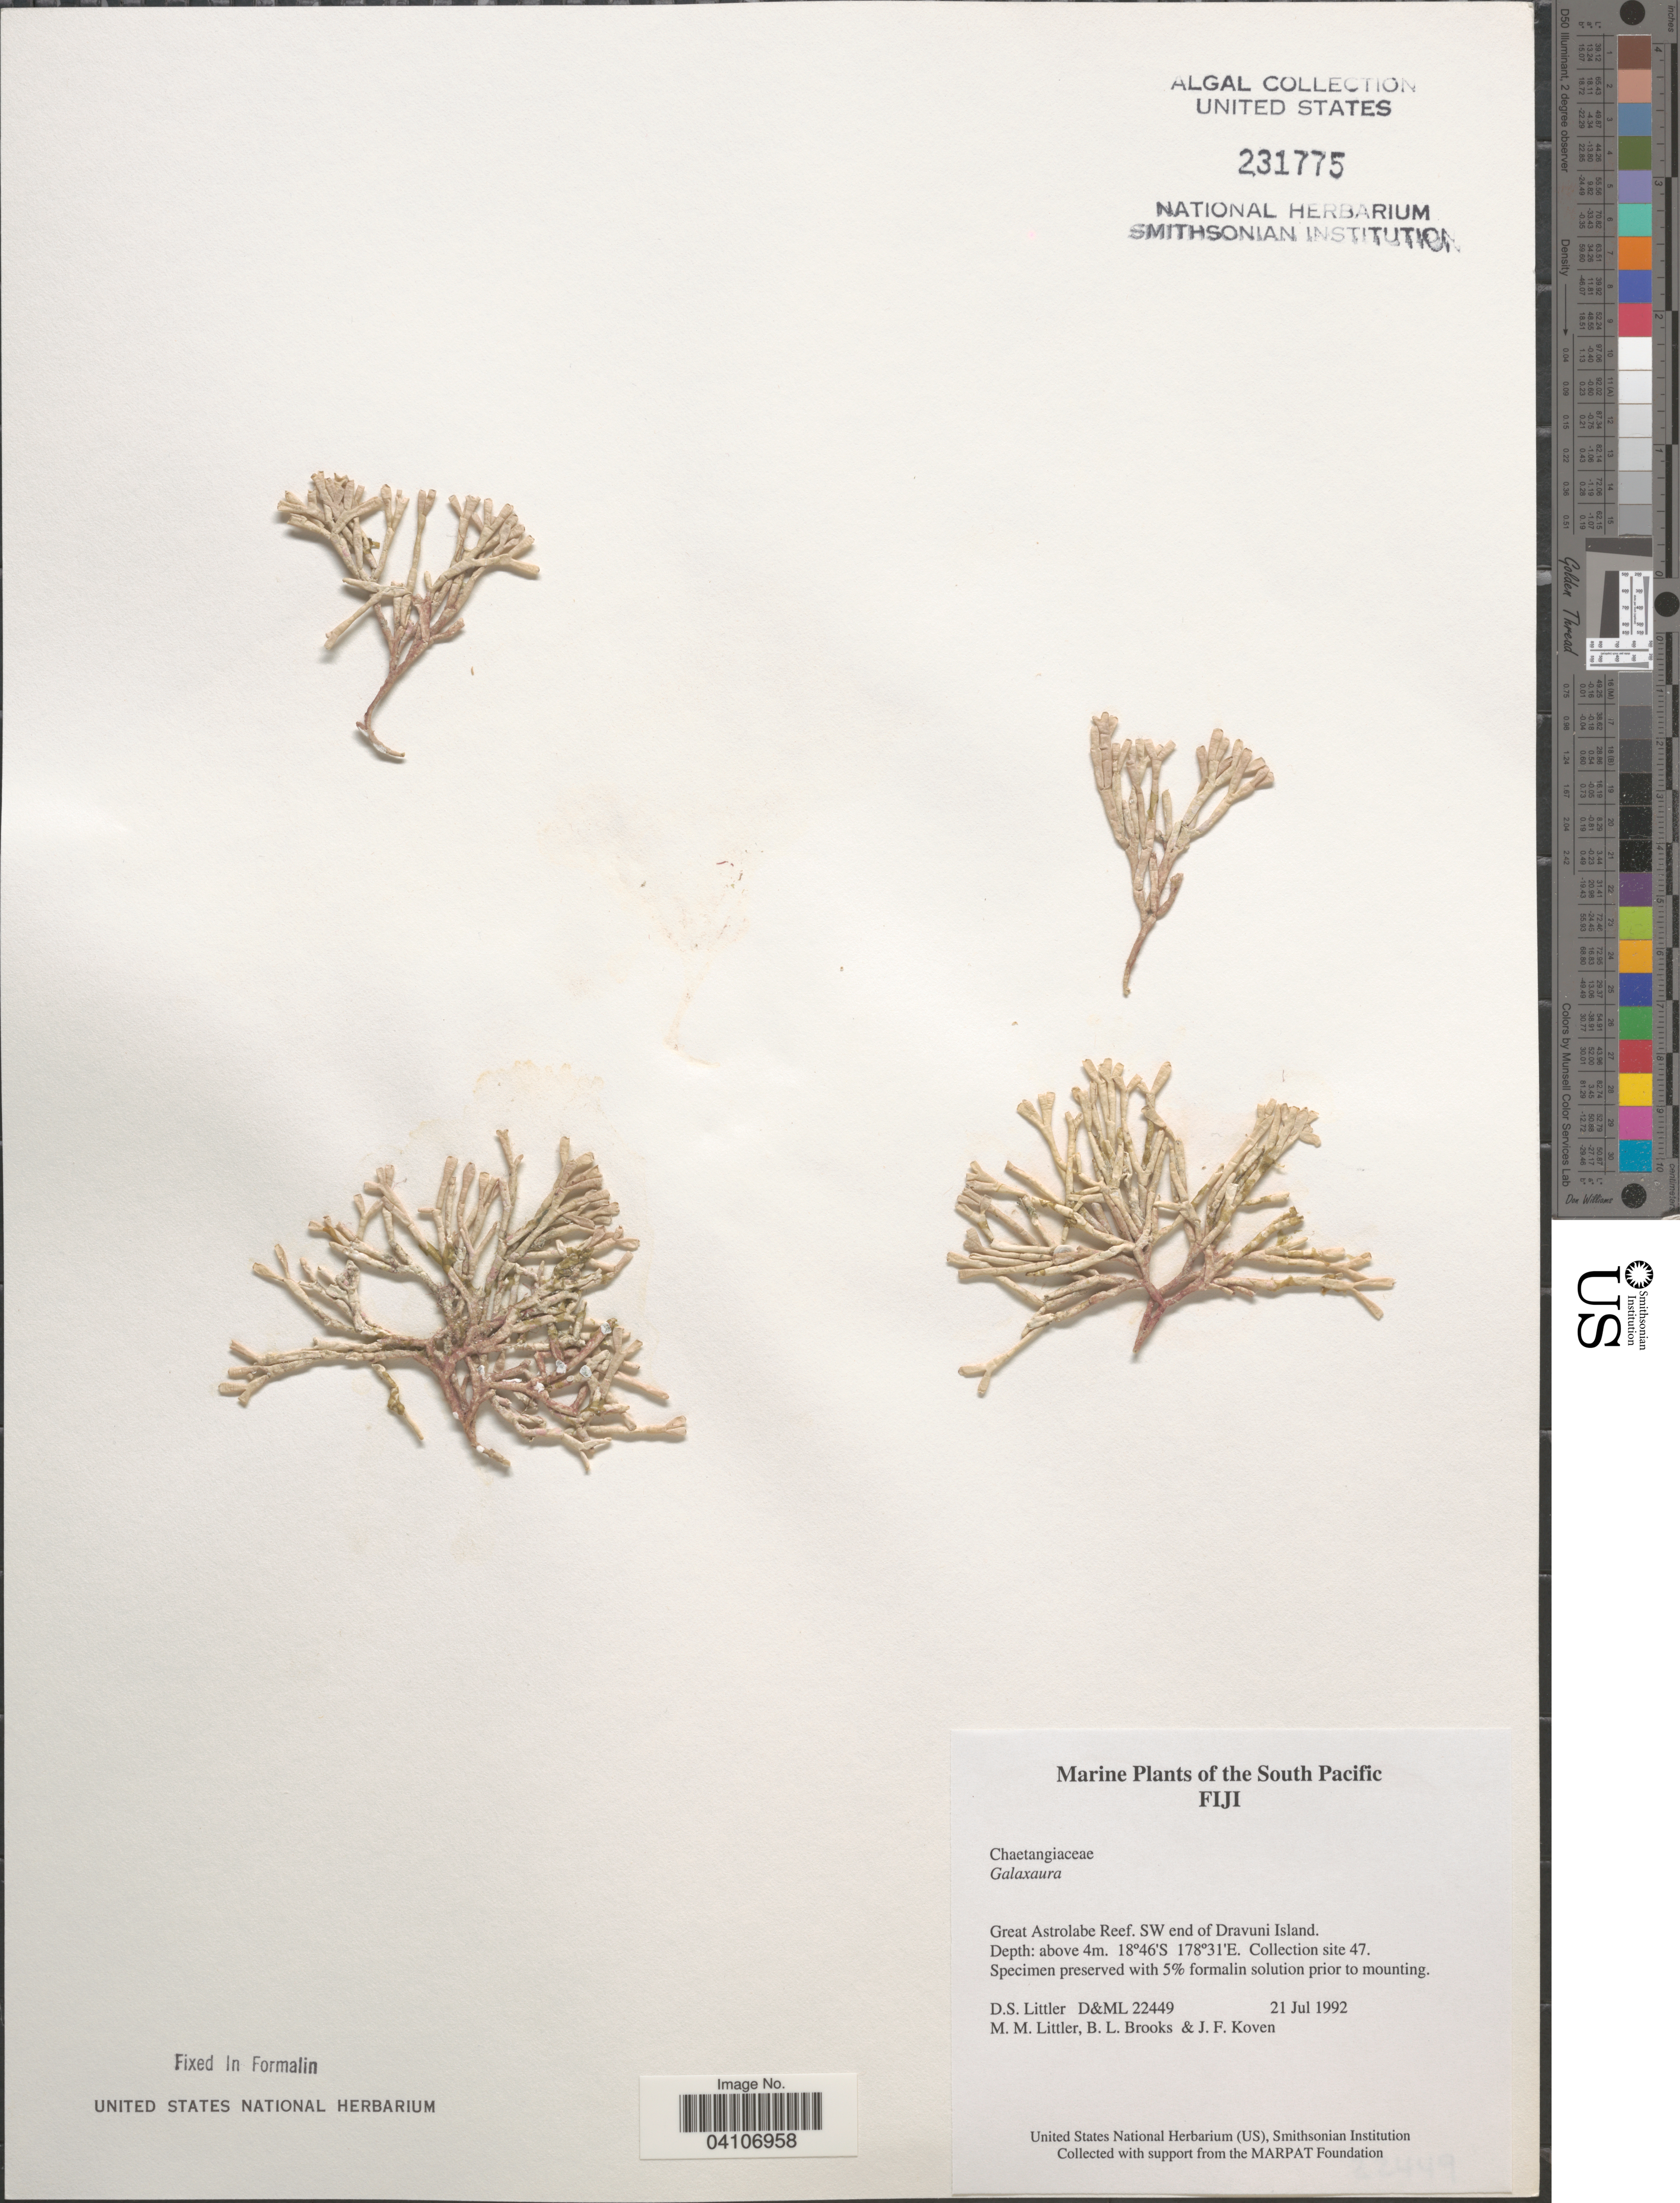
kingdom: Plantae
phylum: Rhodophyta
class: Florideophyceae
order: Nemaliales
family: Galaxauraceae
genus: Galaxaura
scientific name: Galaxaura sp.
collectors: D. S. Littler, B. Brooks & J. Koven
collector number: D&ML22449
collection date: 1992-07-21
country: Fiji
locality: Great Astrolabe Reef. SW end of Dravuni Island. Collection site 47.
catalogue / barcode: US 231775